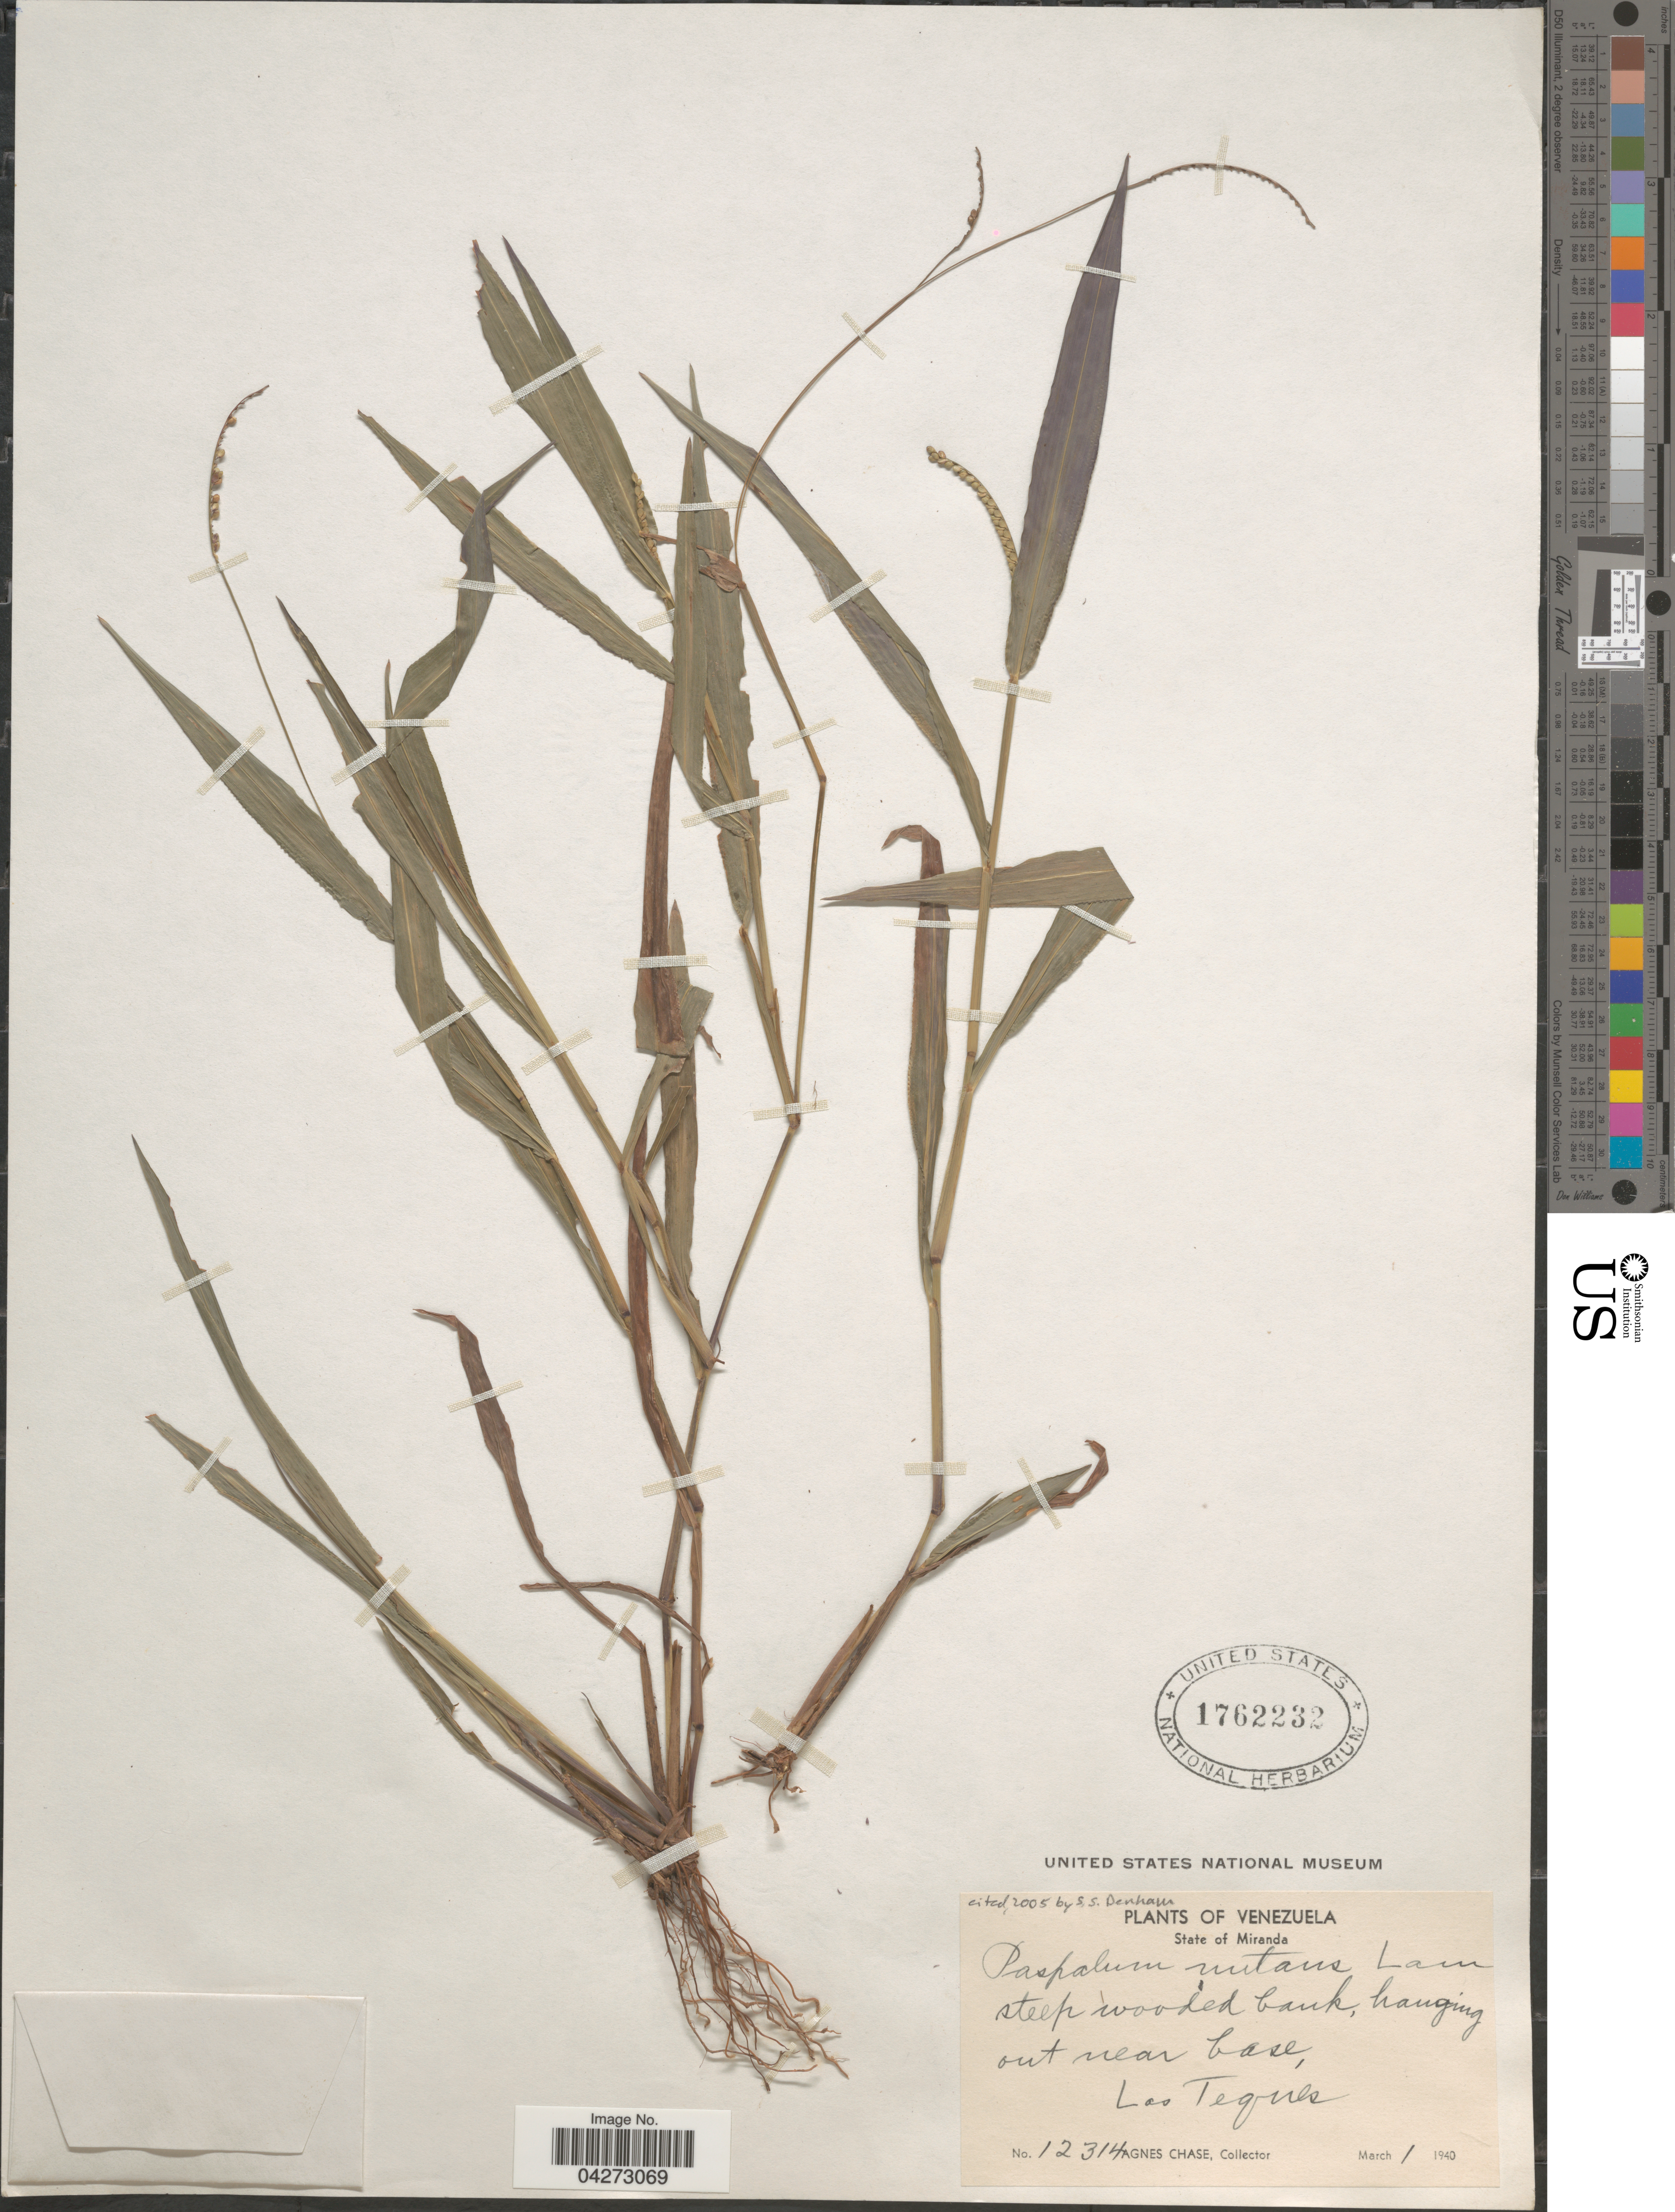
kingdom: Plantae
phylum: Tracheophyta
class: Liliopsida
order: Poales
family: Poaceae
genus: Paspalum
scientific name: Paspalum nutans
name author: Lam.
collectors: A. Chase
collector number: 12314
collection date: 1940-03-01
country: Venezuela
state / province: Miranda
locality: Los Teques.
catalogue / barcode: US 1762232